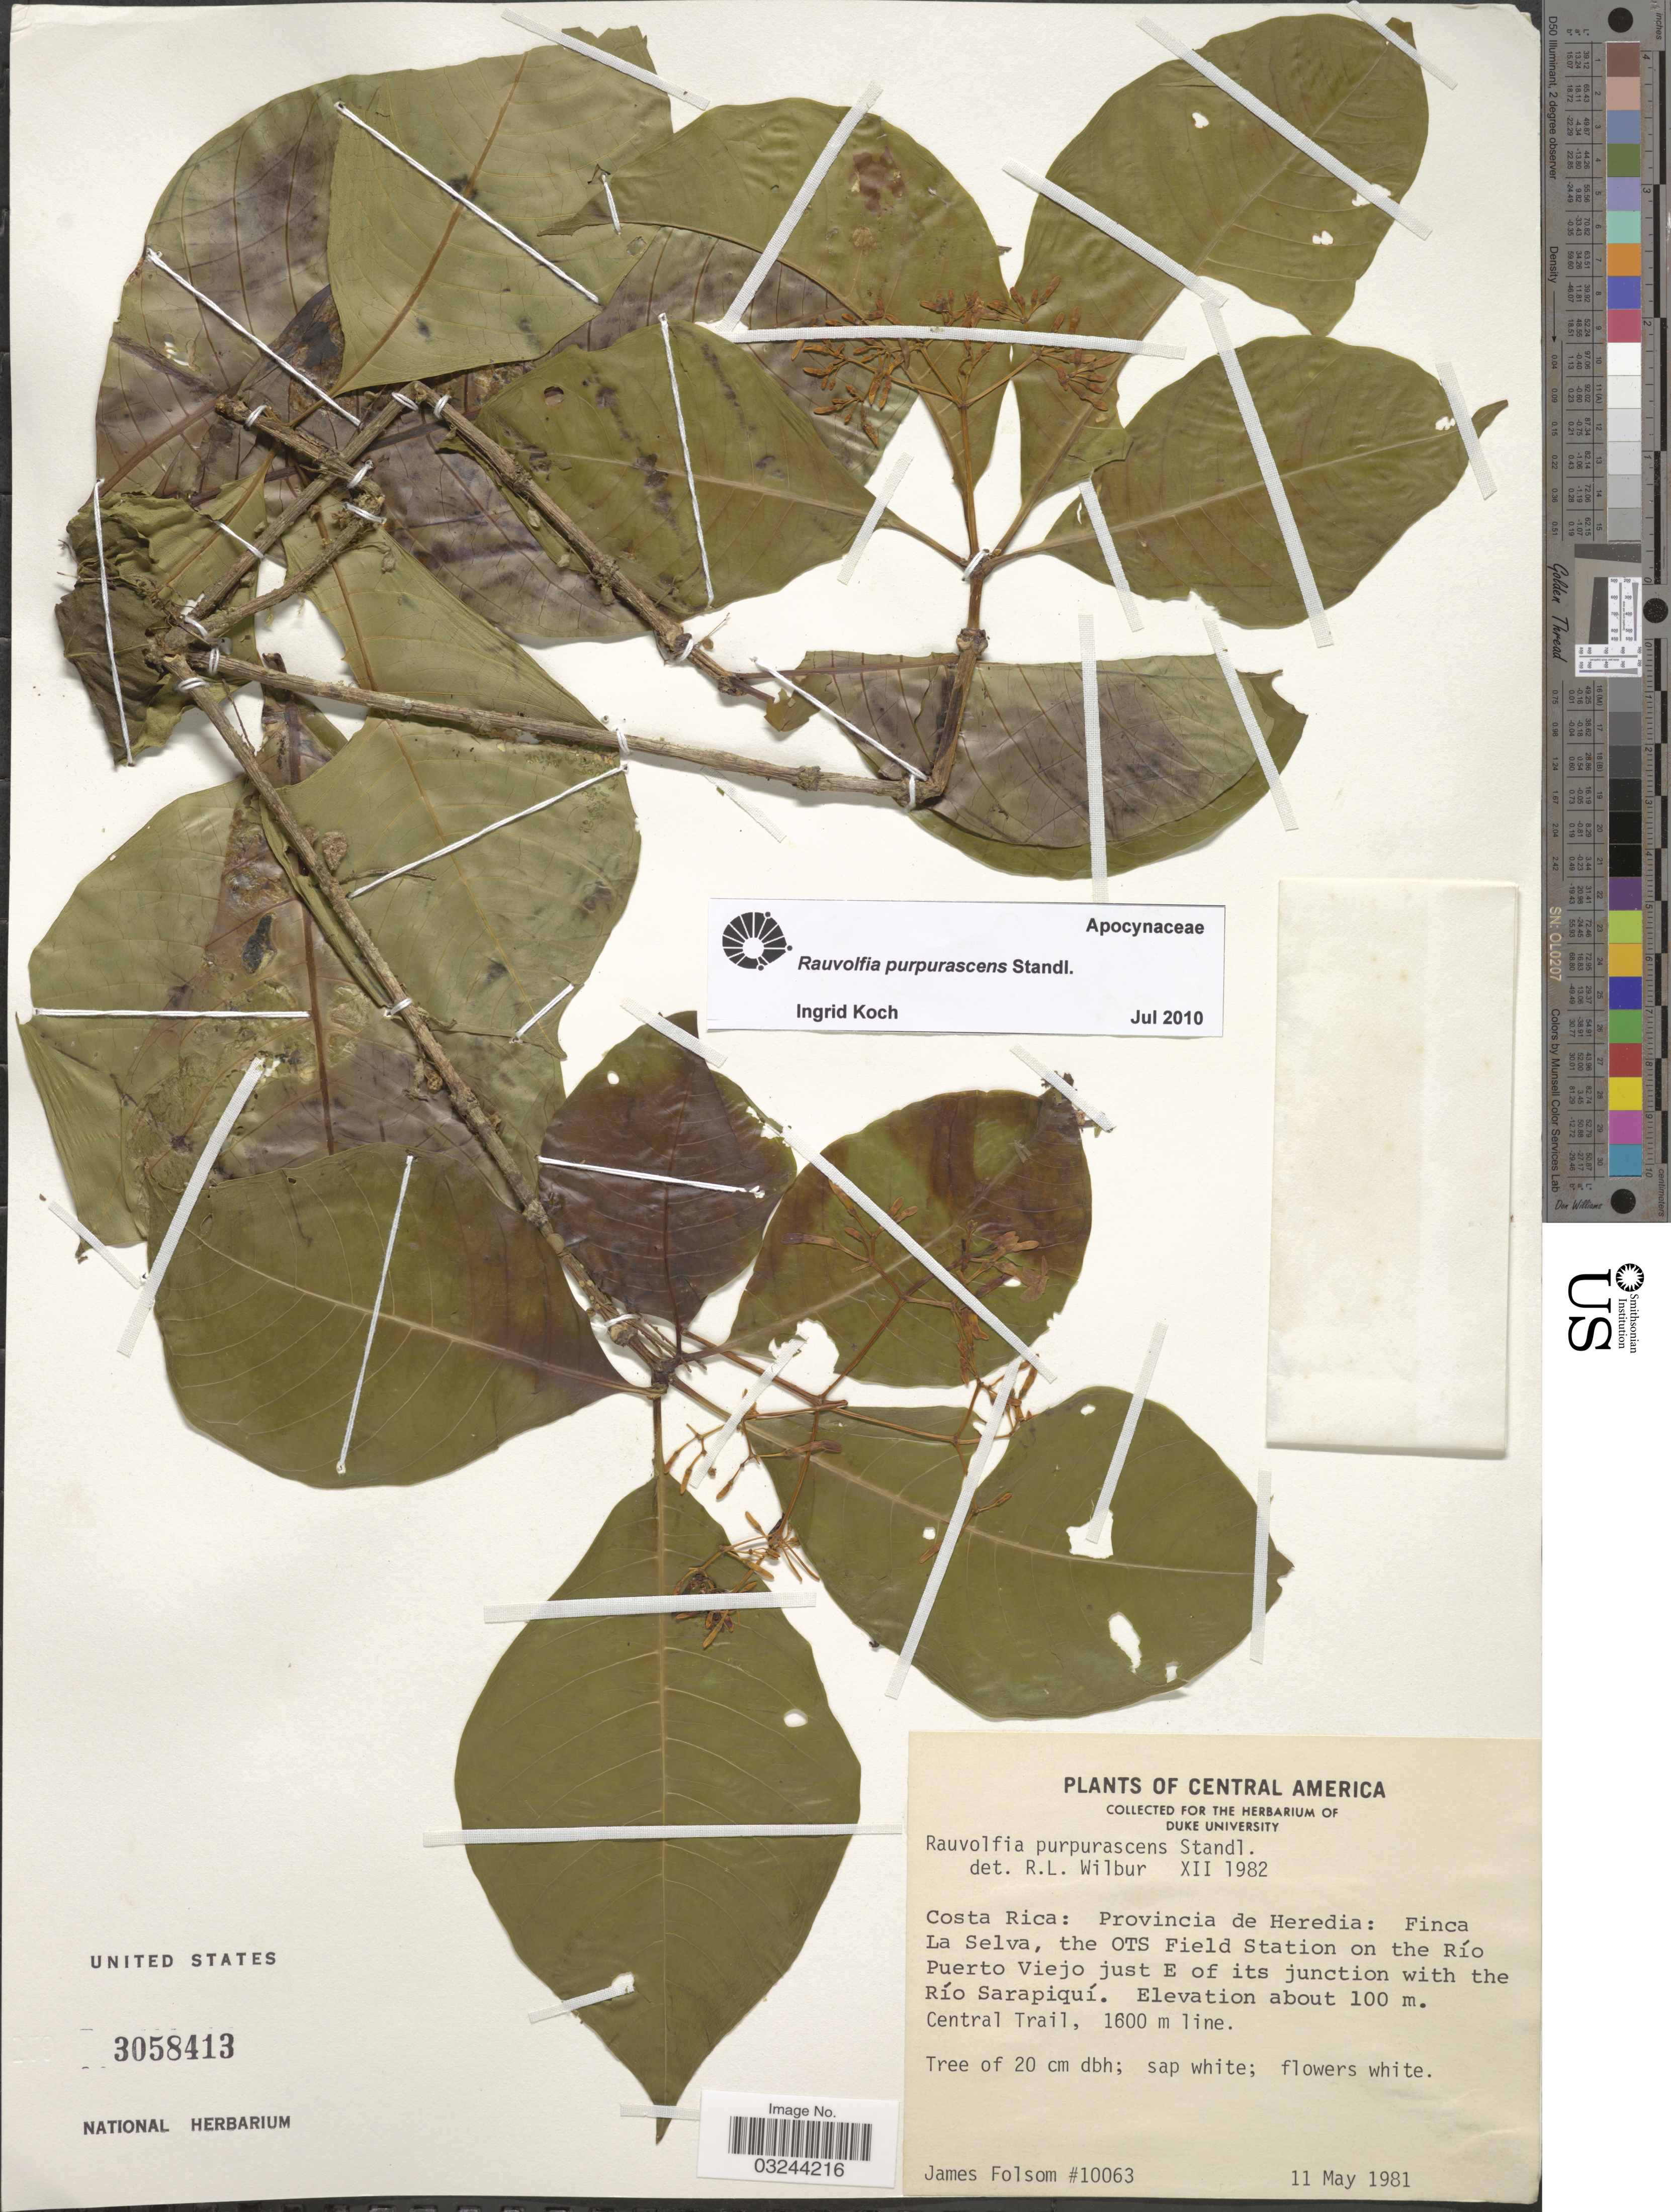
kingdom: Plantae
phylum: Tracheophyta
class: Magnoliopsida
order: Gentianales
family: Apocynaceae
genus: Rauvolfia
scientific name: Rauvolfia purpurascens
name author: Standl.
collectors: J. P. Folsom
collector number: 10063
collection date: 1981-05-11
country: Costa Rica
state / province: Heredia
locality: Finca La Selva, the OTS Field Station on the Río Puerto Viejo just E of its junction with the Río Sarapiquí. Central Trail, 1600 m line.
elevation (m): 100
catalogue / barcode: US 3058413